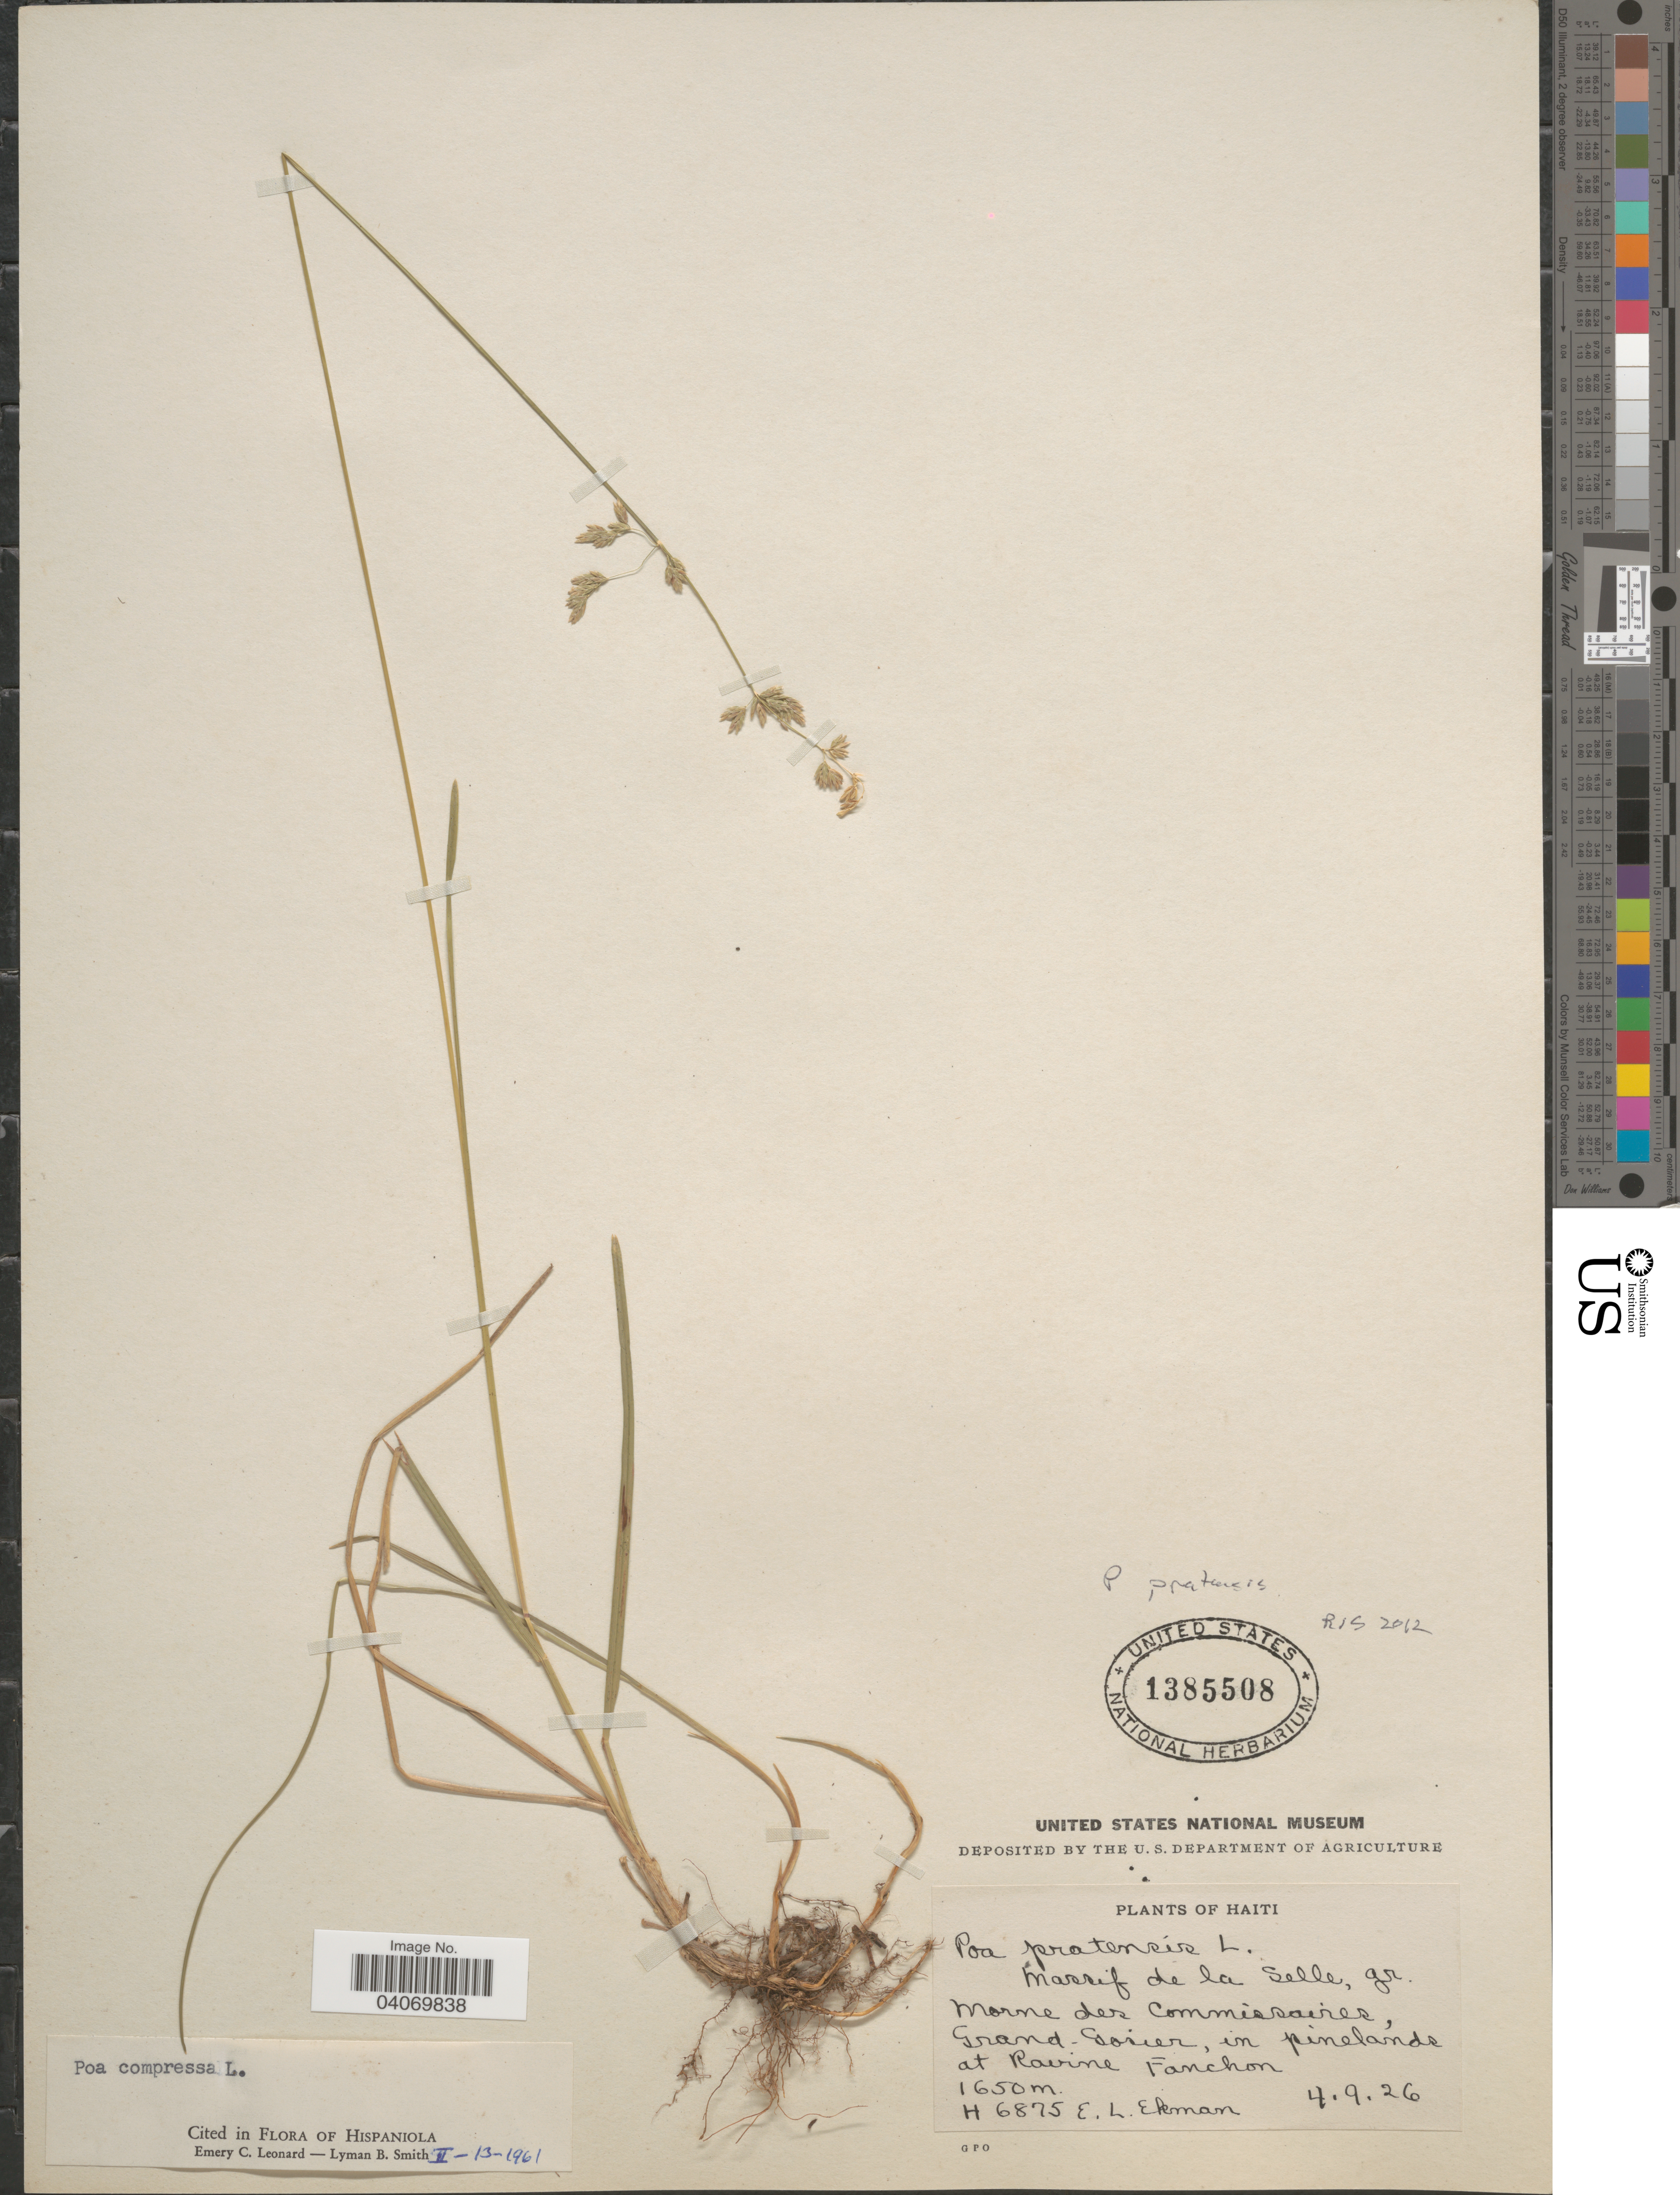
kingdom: Plantae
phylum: Tracheophyta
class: Liliopsida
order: Poales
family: Poaceae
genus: Poa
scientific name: Poa pratensis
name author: L.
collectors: E. L. Ekman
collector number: H6875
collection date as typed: Transcribed d/m/y: 4/9/26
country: Haiti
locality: Massif de la Selle, gr. Morne des Commisaires, Grand-Gosier, in pinelands at Ravine Fanchon.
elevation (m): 1650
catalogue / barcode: US 1385508